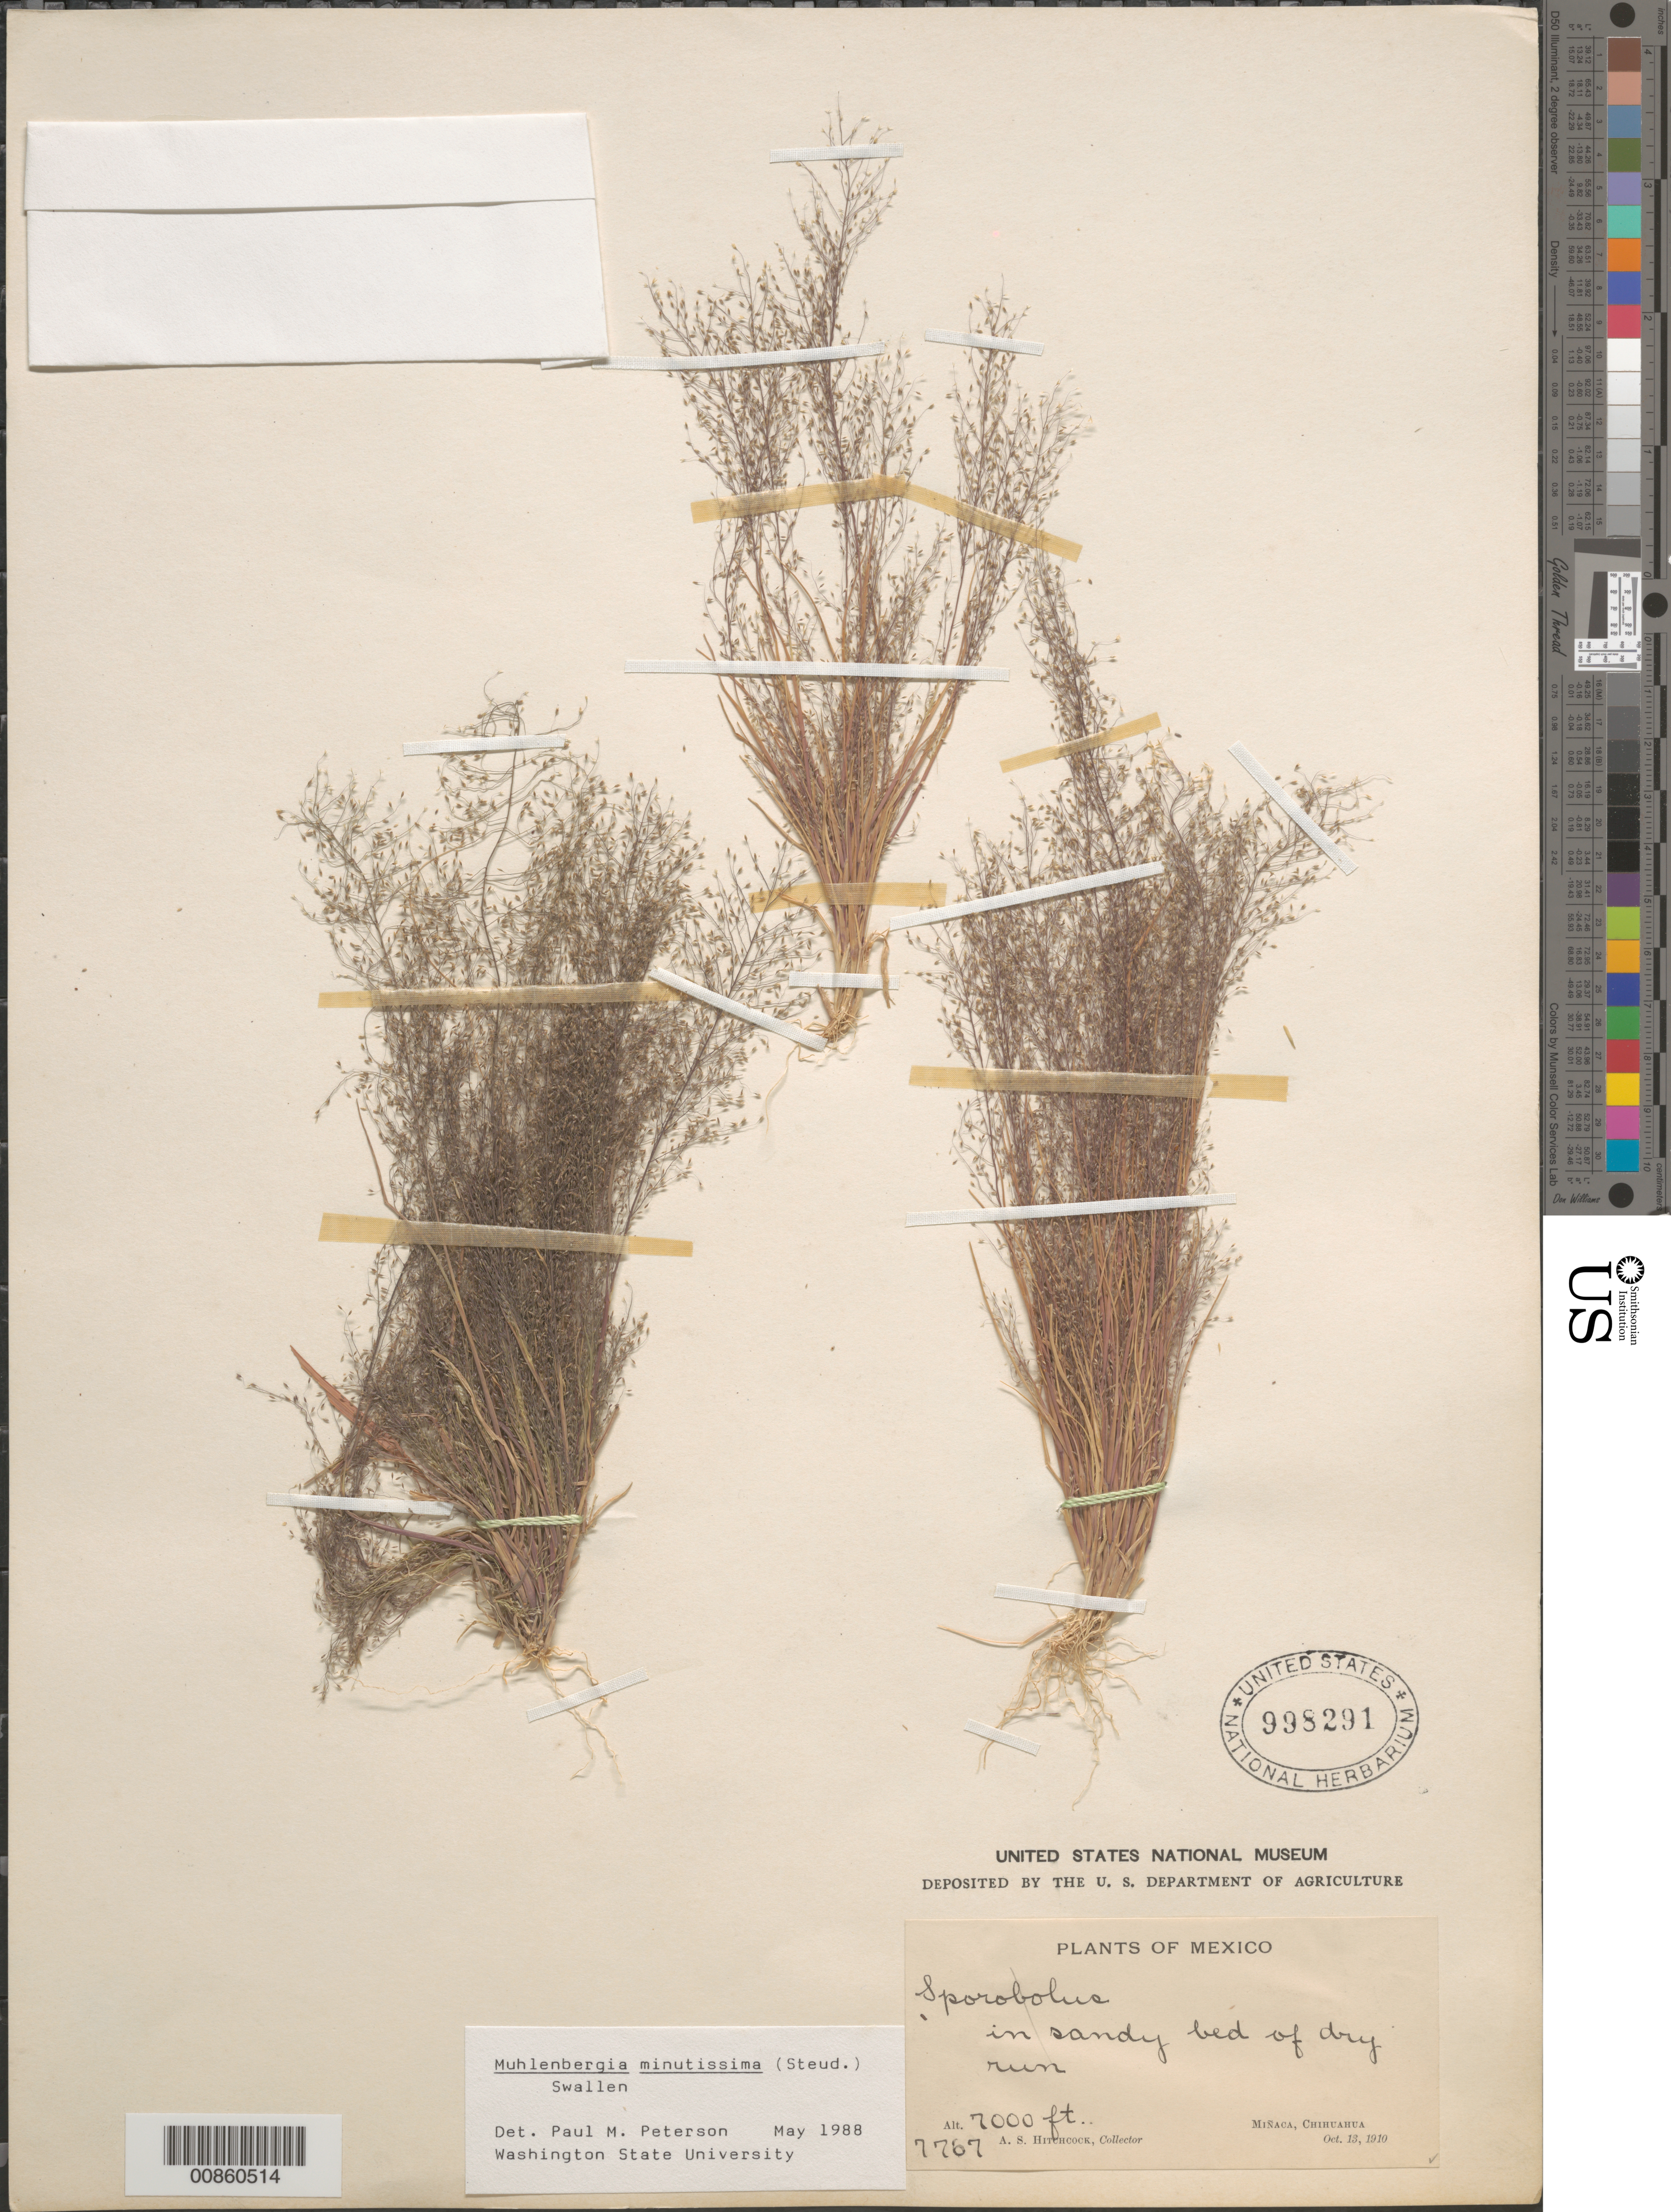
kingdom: Plantae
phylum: Tracheophyta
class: Liliopsida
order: Poales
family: Poaceae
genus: Muhlenbergia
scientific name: Muhlenbergia minutissima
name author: (Steud.) Swallen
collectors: A. S. Hitchcock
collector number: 7767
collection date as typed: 04 Oct 1910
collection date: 1910-10-04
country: Mexico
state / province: Guerrero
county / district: Guerrero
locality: Miñaca, mpio. Guerrero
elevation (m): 2300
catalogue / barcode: US 998291